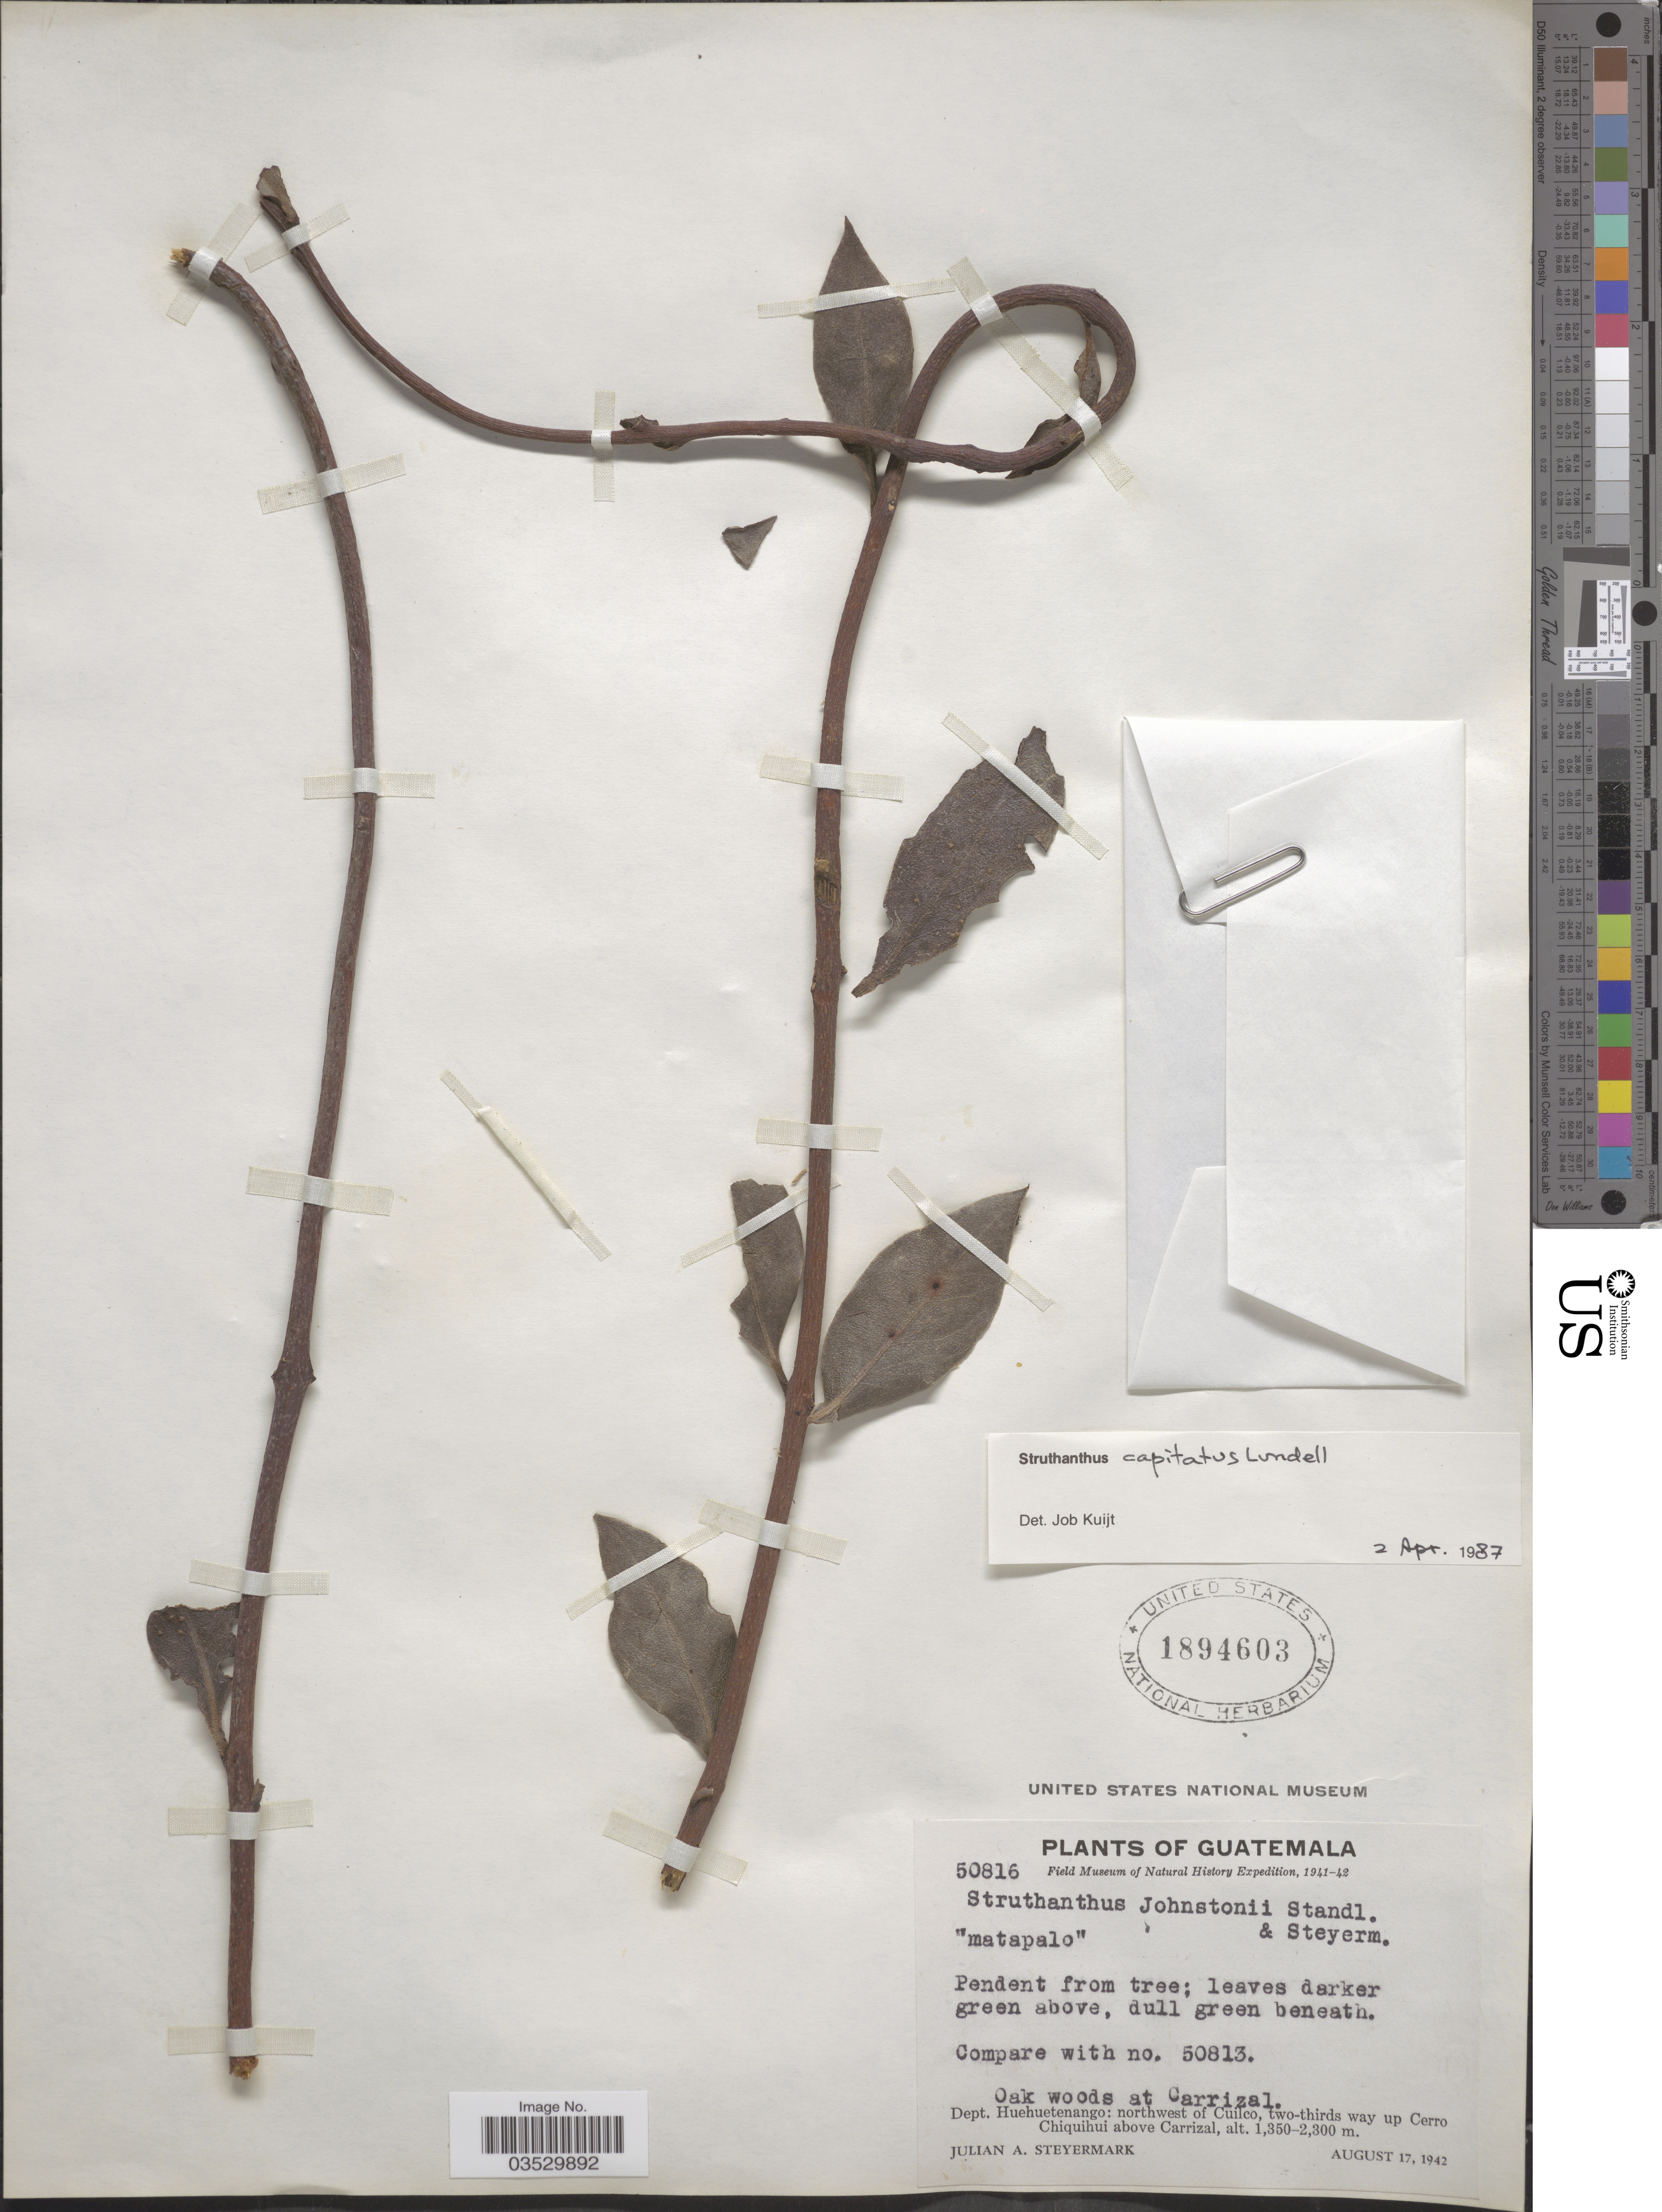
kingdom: Plantae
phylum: Tracheophyta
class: Magnoliopsida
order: Santalales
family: Loranthaceae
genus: Struthanthus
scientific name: Struthanthus capitatus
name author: Lundell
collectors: J. Steyermark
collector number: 50816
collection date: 1942-08-17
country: Guatemala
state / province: Huehuetenango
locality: Dept. Huehuetenango: northwest of Cuilco, two-thirds way up Cerro Chiquihui above Carrizal.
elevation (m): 1350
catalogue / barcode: US 1894603